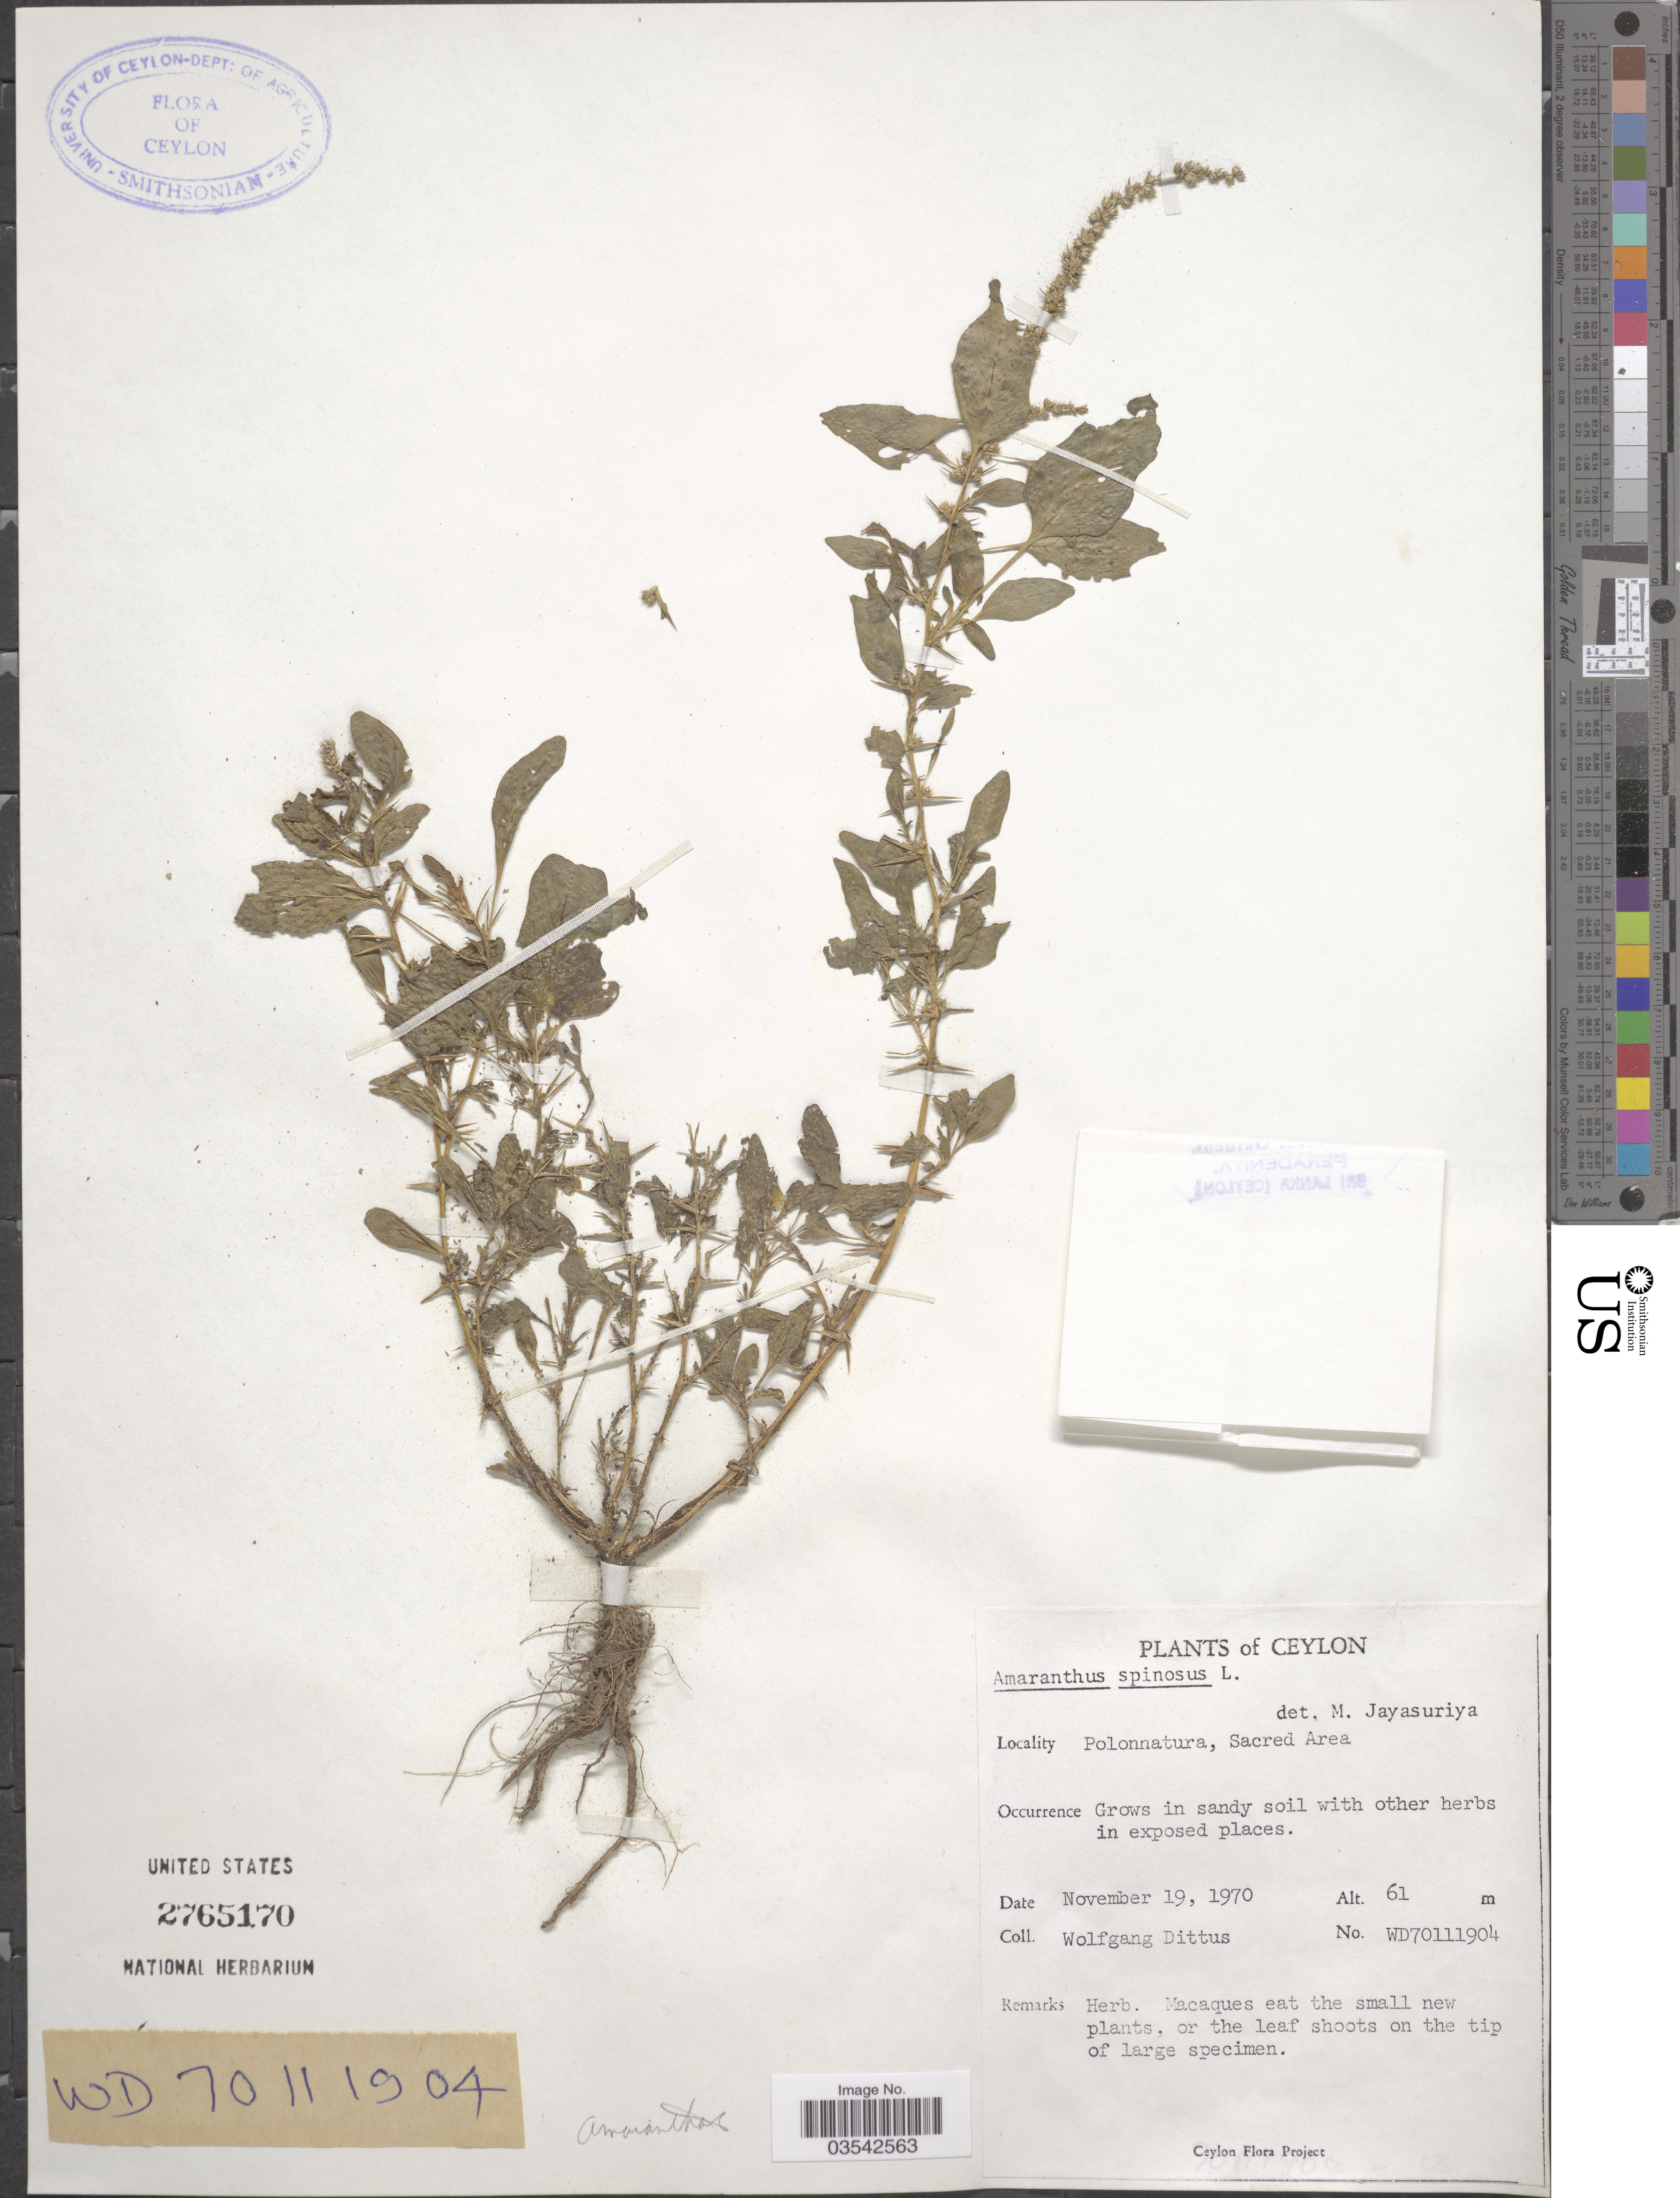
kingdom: Plantae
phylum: Tracheophyta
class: Magnoliopsida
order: Caryophyllales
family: Amaranthaceae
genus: Amaranthus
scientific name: Amaranthus spinosus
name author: L.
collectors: W. Dittus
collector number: WD70111904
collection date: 1970-11-19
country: Sri Lanka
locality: Ceylon. Polonnaruwa, Sacred Area.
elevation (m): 61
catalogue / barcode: US 2765170